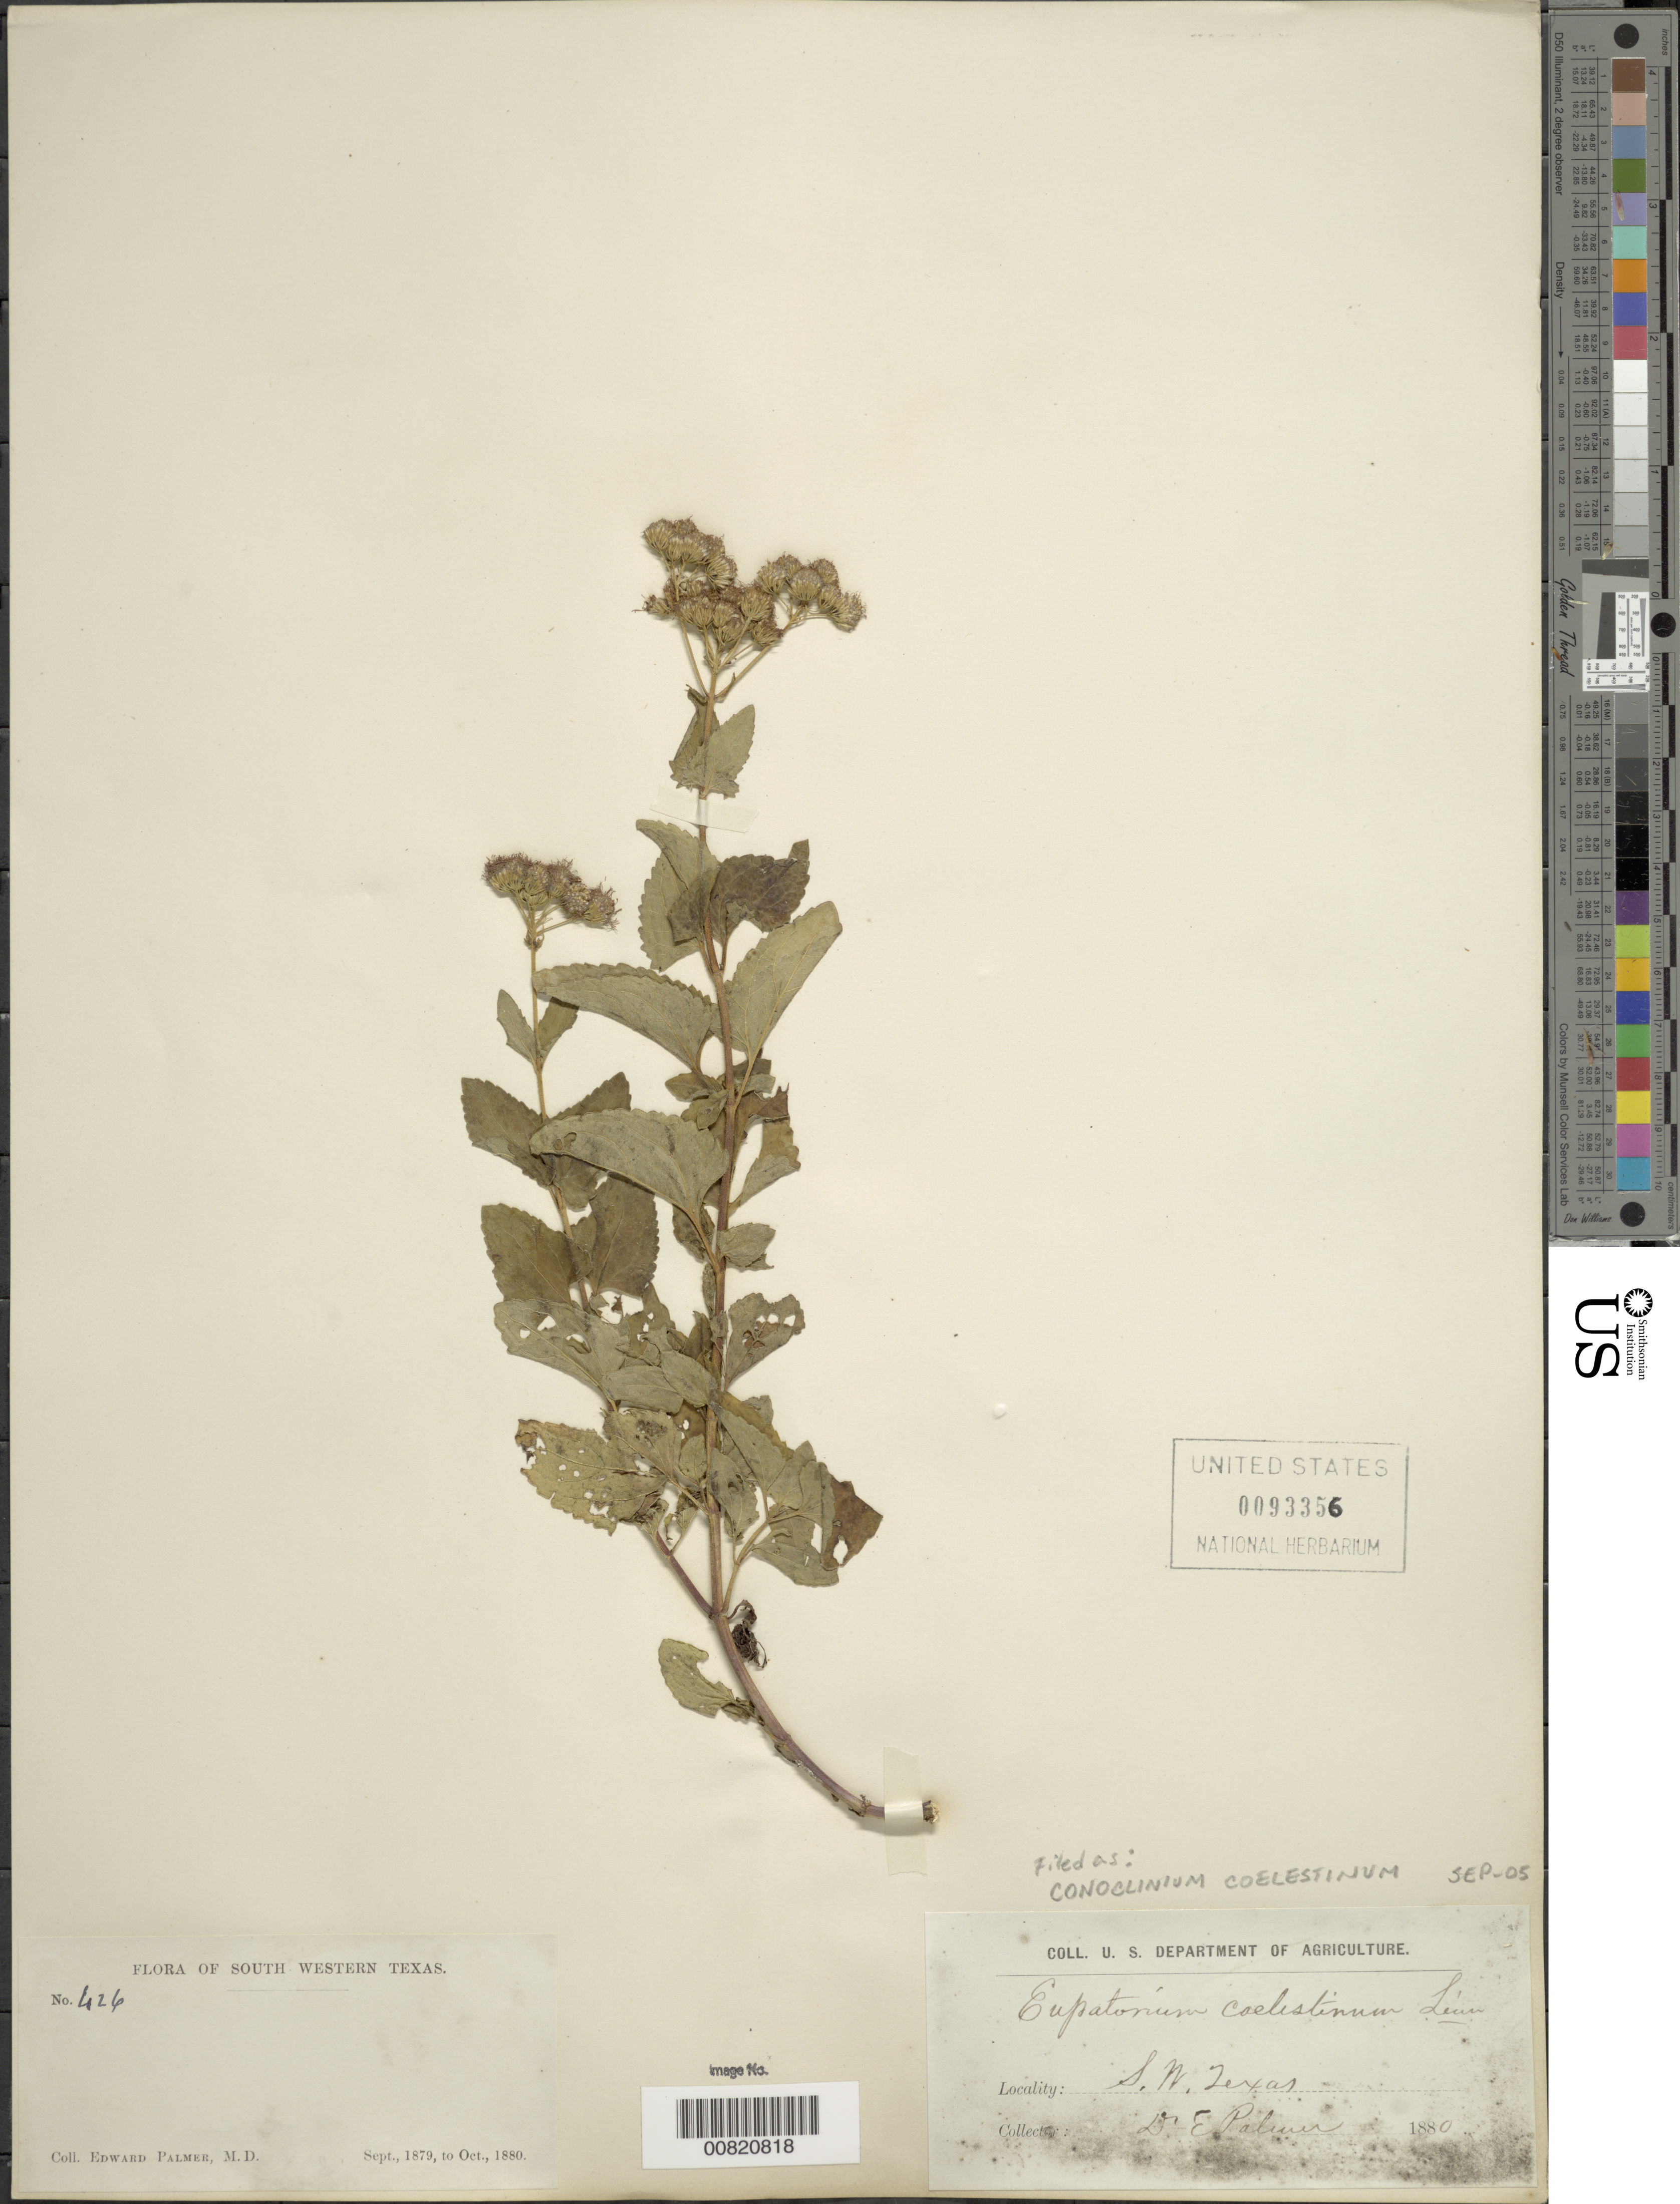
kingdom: Plantae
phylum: Tracheophyta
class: Magnoliopsida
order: Asterales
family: Asteraceae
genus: Conoclinium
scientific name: Conoclinium coelestinum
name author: (L.) DC.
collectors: E. Palmer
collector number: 426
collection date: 1879-09/1880-10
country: United States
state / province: Texas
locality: South Western Texas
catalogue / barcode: US 93356